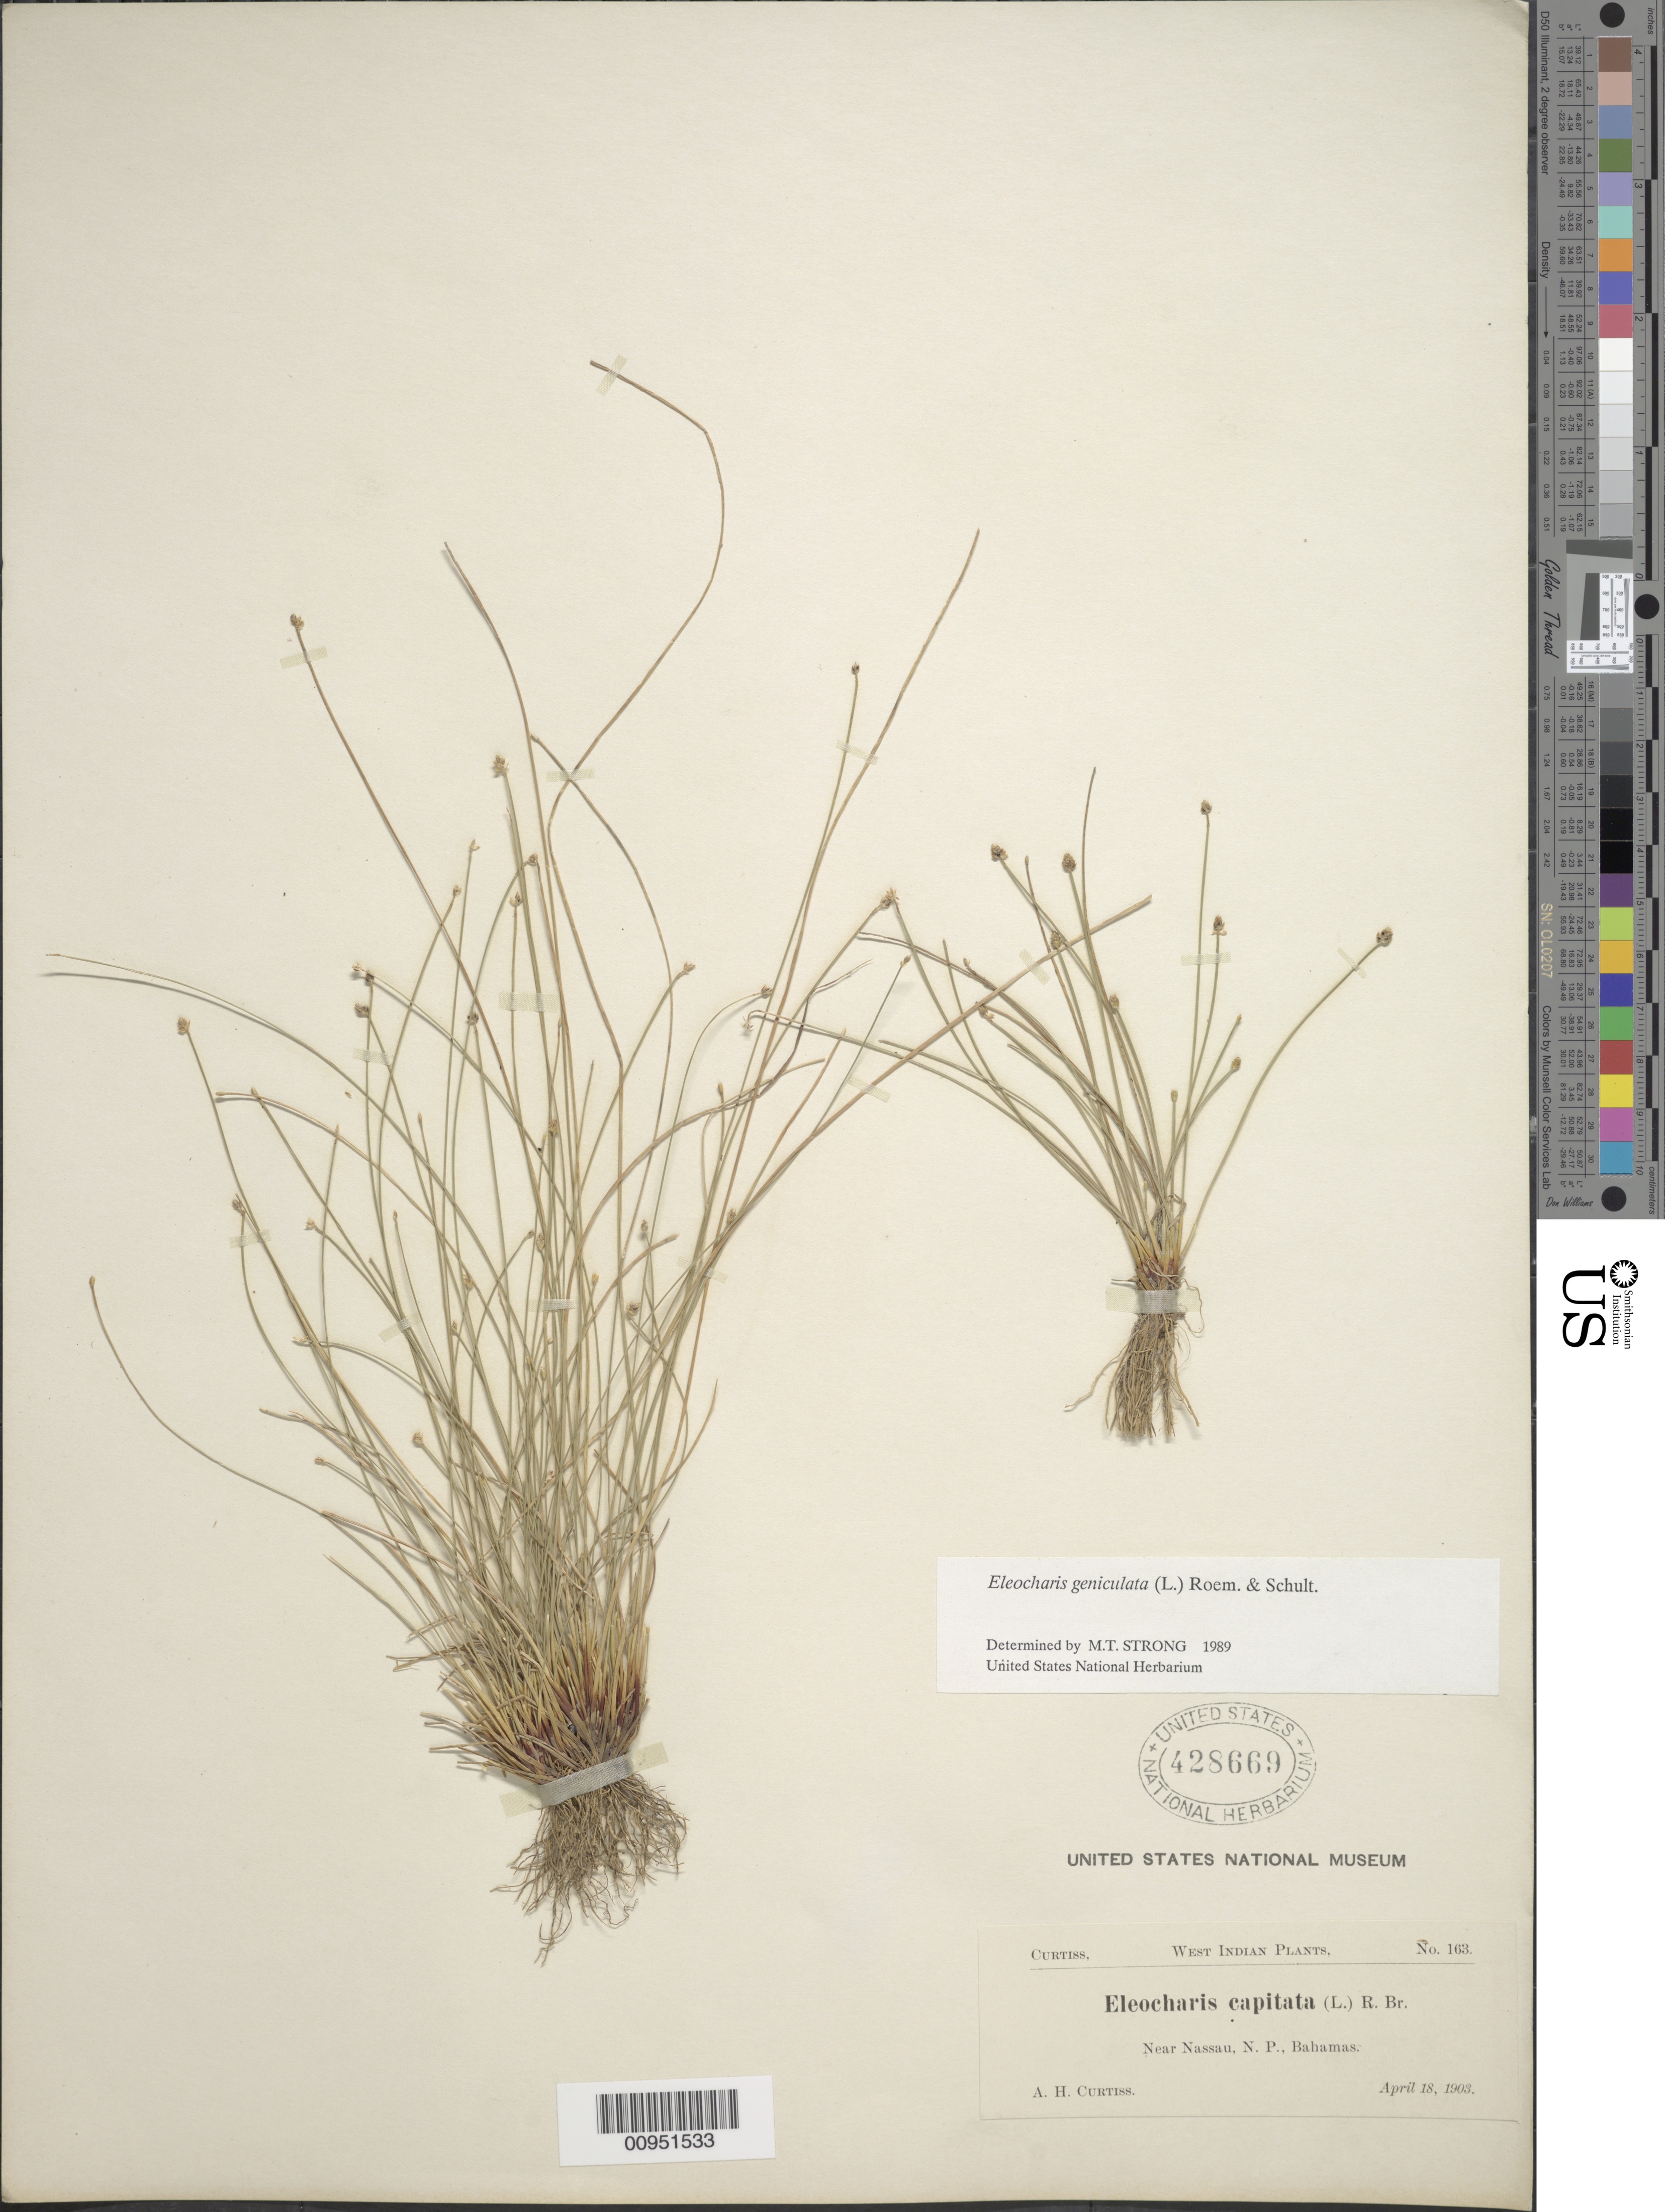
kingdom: Plantae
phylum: Tracheophyta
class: Liliopsida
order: Poales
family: Cyperaceae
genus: Eleocharis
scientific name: Eleocharis geniculata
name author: (L.) Roem. & Schult.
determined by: Strong, M. T., (US), Smithsonian Institution - National Museum of Natural History (UNITED STATES)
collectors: A. H. Curtiss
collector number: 163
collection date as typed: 18 Apr 1903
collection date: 1903-04-18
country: Bahamas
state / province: New Providence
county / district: Nassau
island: New Providence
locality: Near Nassau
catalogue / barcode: US 428669